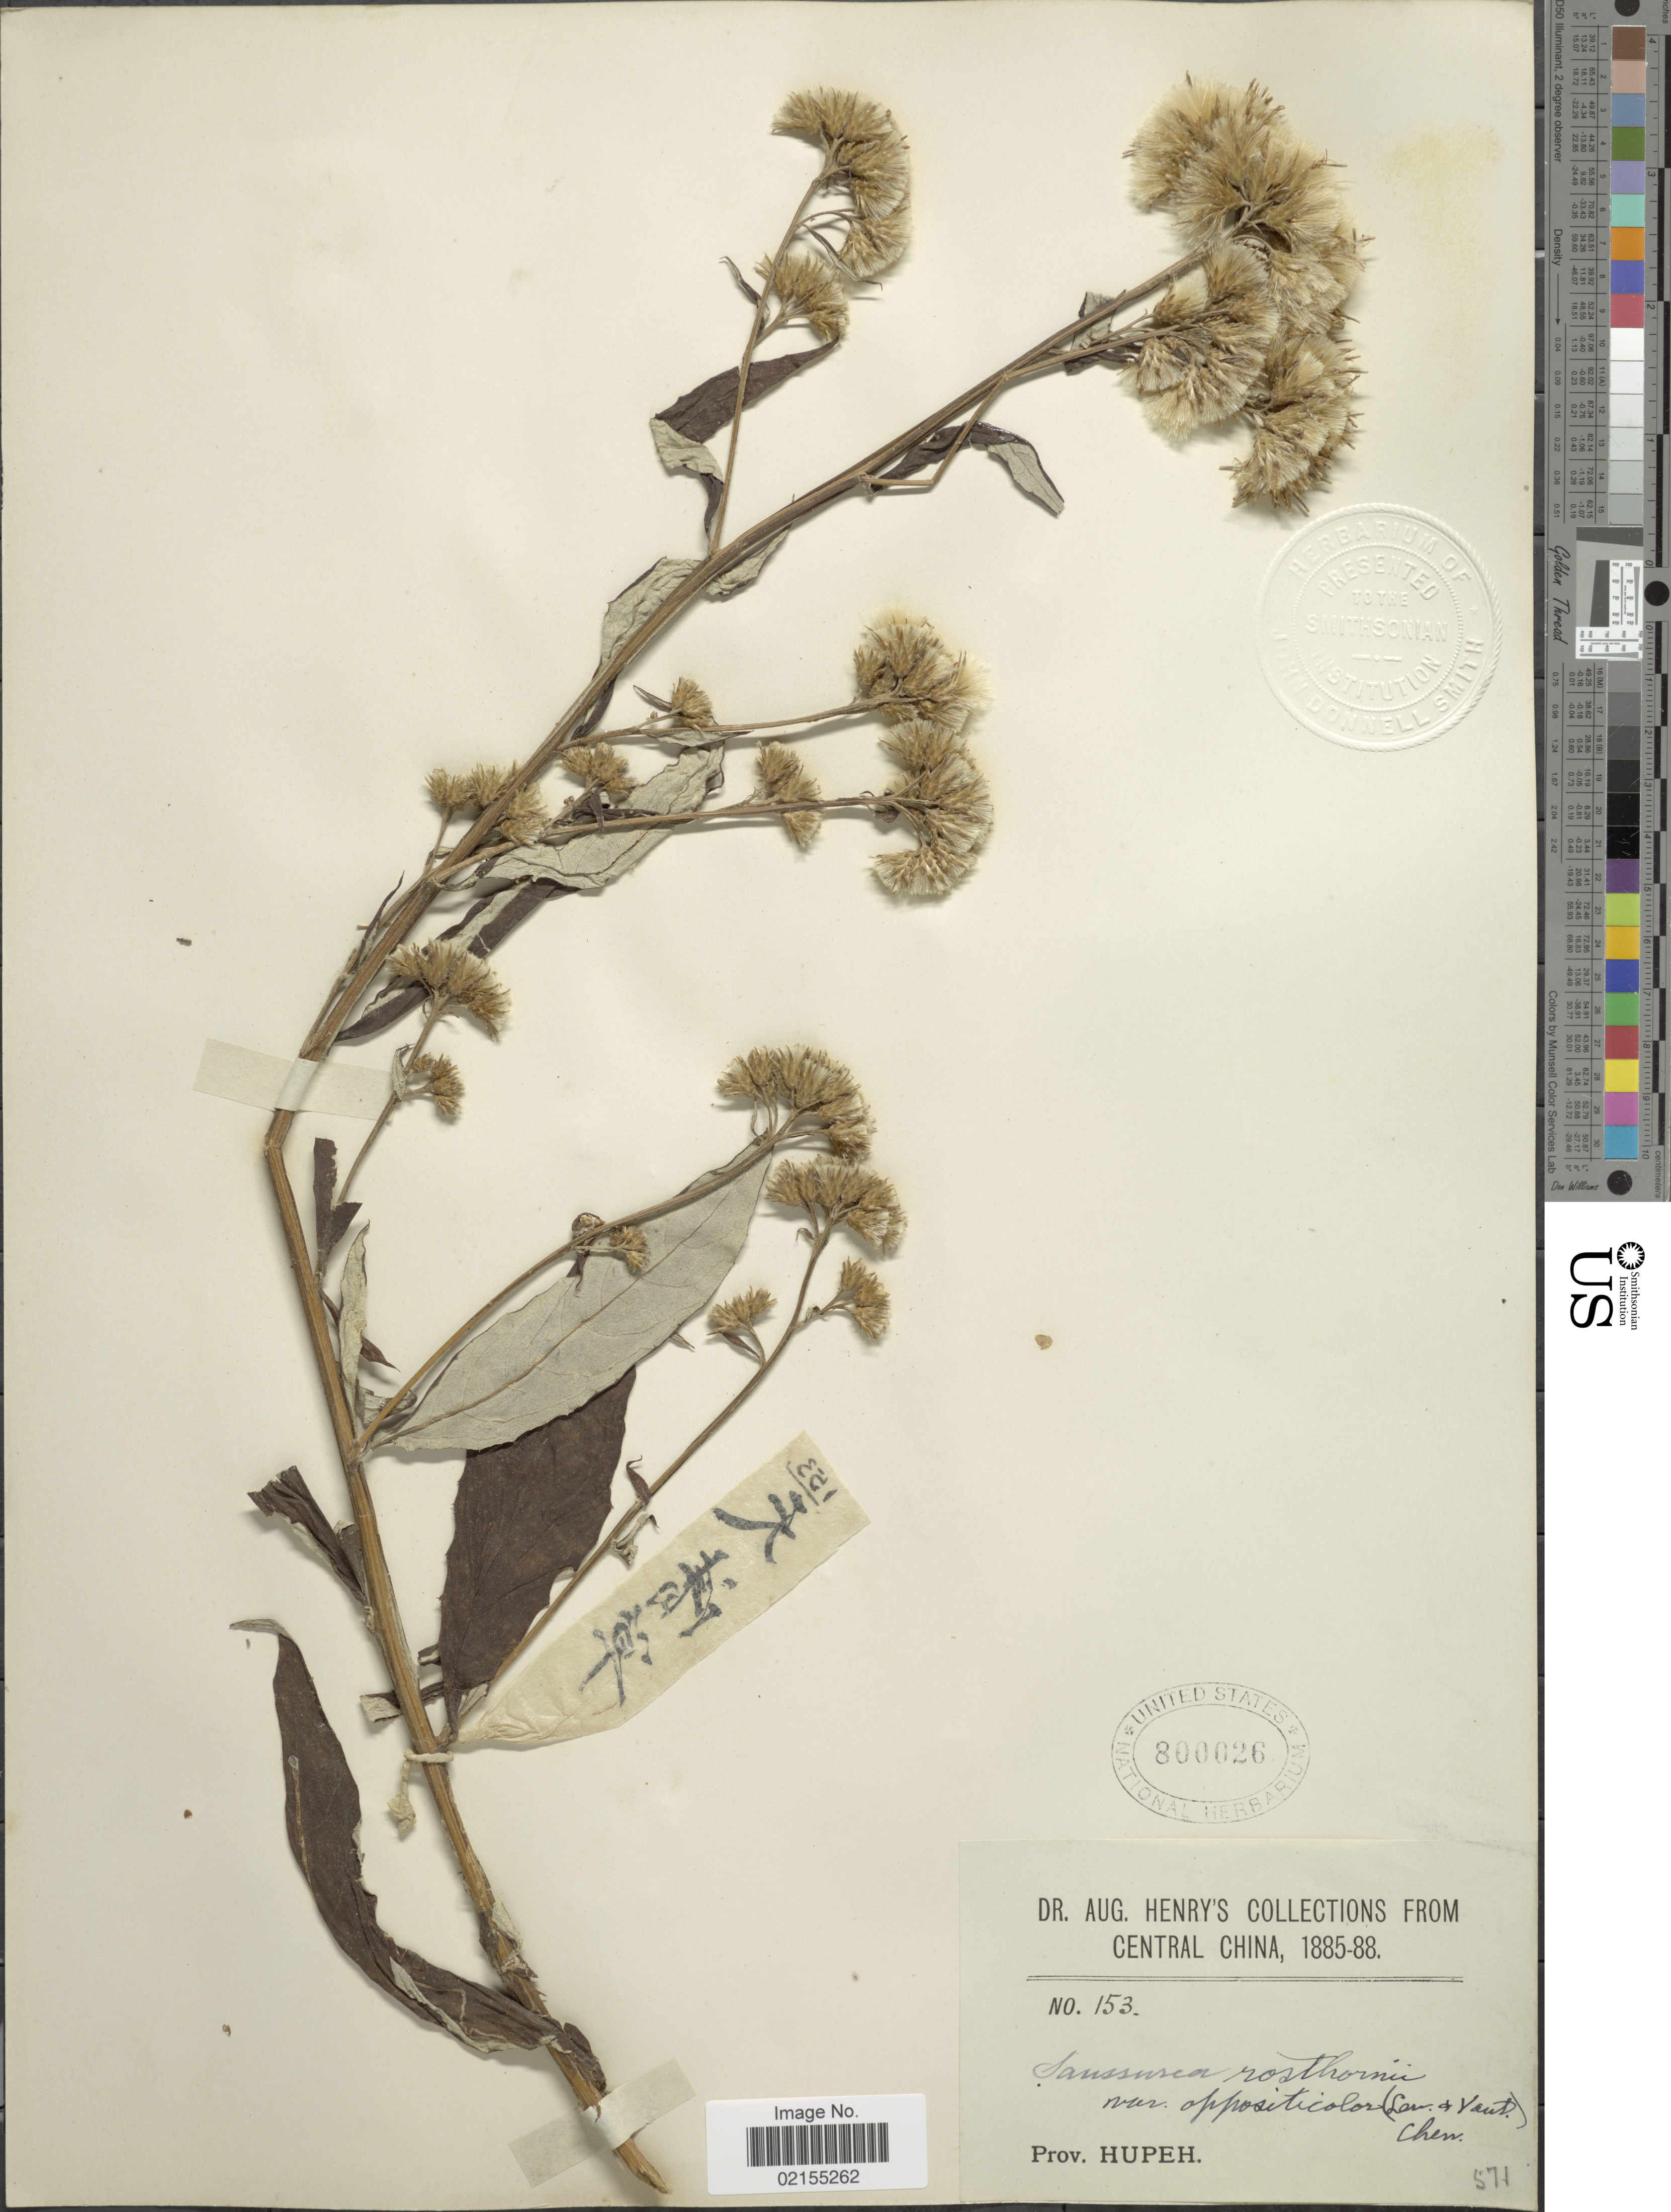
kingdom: Plantae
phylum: Tracheophyta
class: Magnoliopsida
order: Asterales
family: Asteraceae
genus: Saussurea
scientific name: Saussurea conyzoides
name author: Hemsl.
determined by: Chen, Yousheng S.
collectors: A. Henry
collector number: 153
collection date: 1885/1888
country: China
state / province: Hubei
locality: Central China, Prov,. Hupeh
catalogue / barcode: US 800026